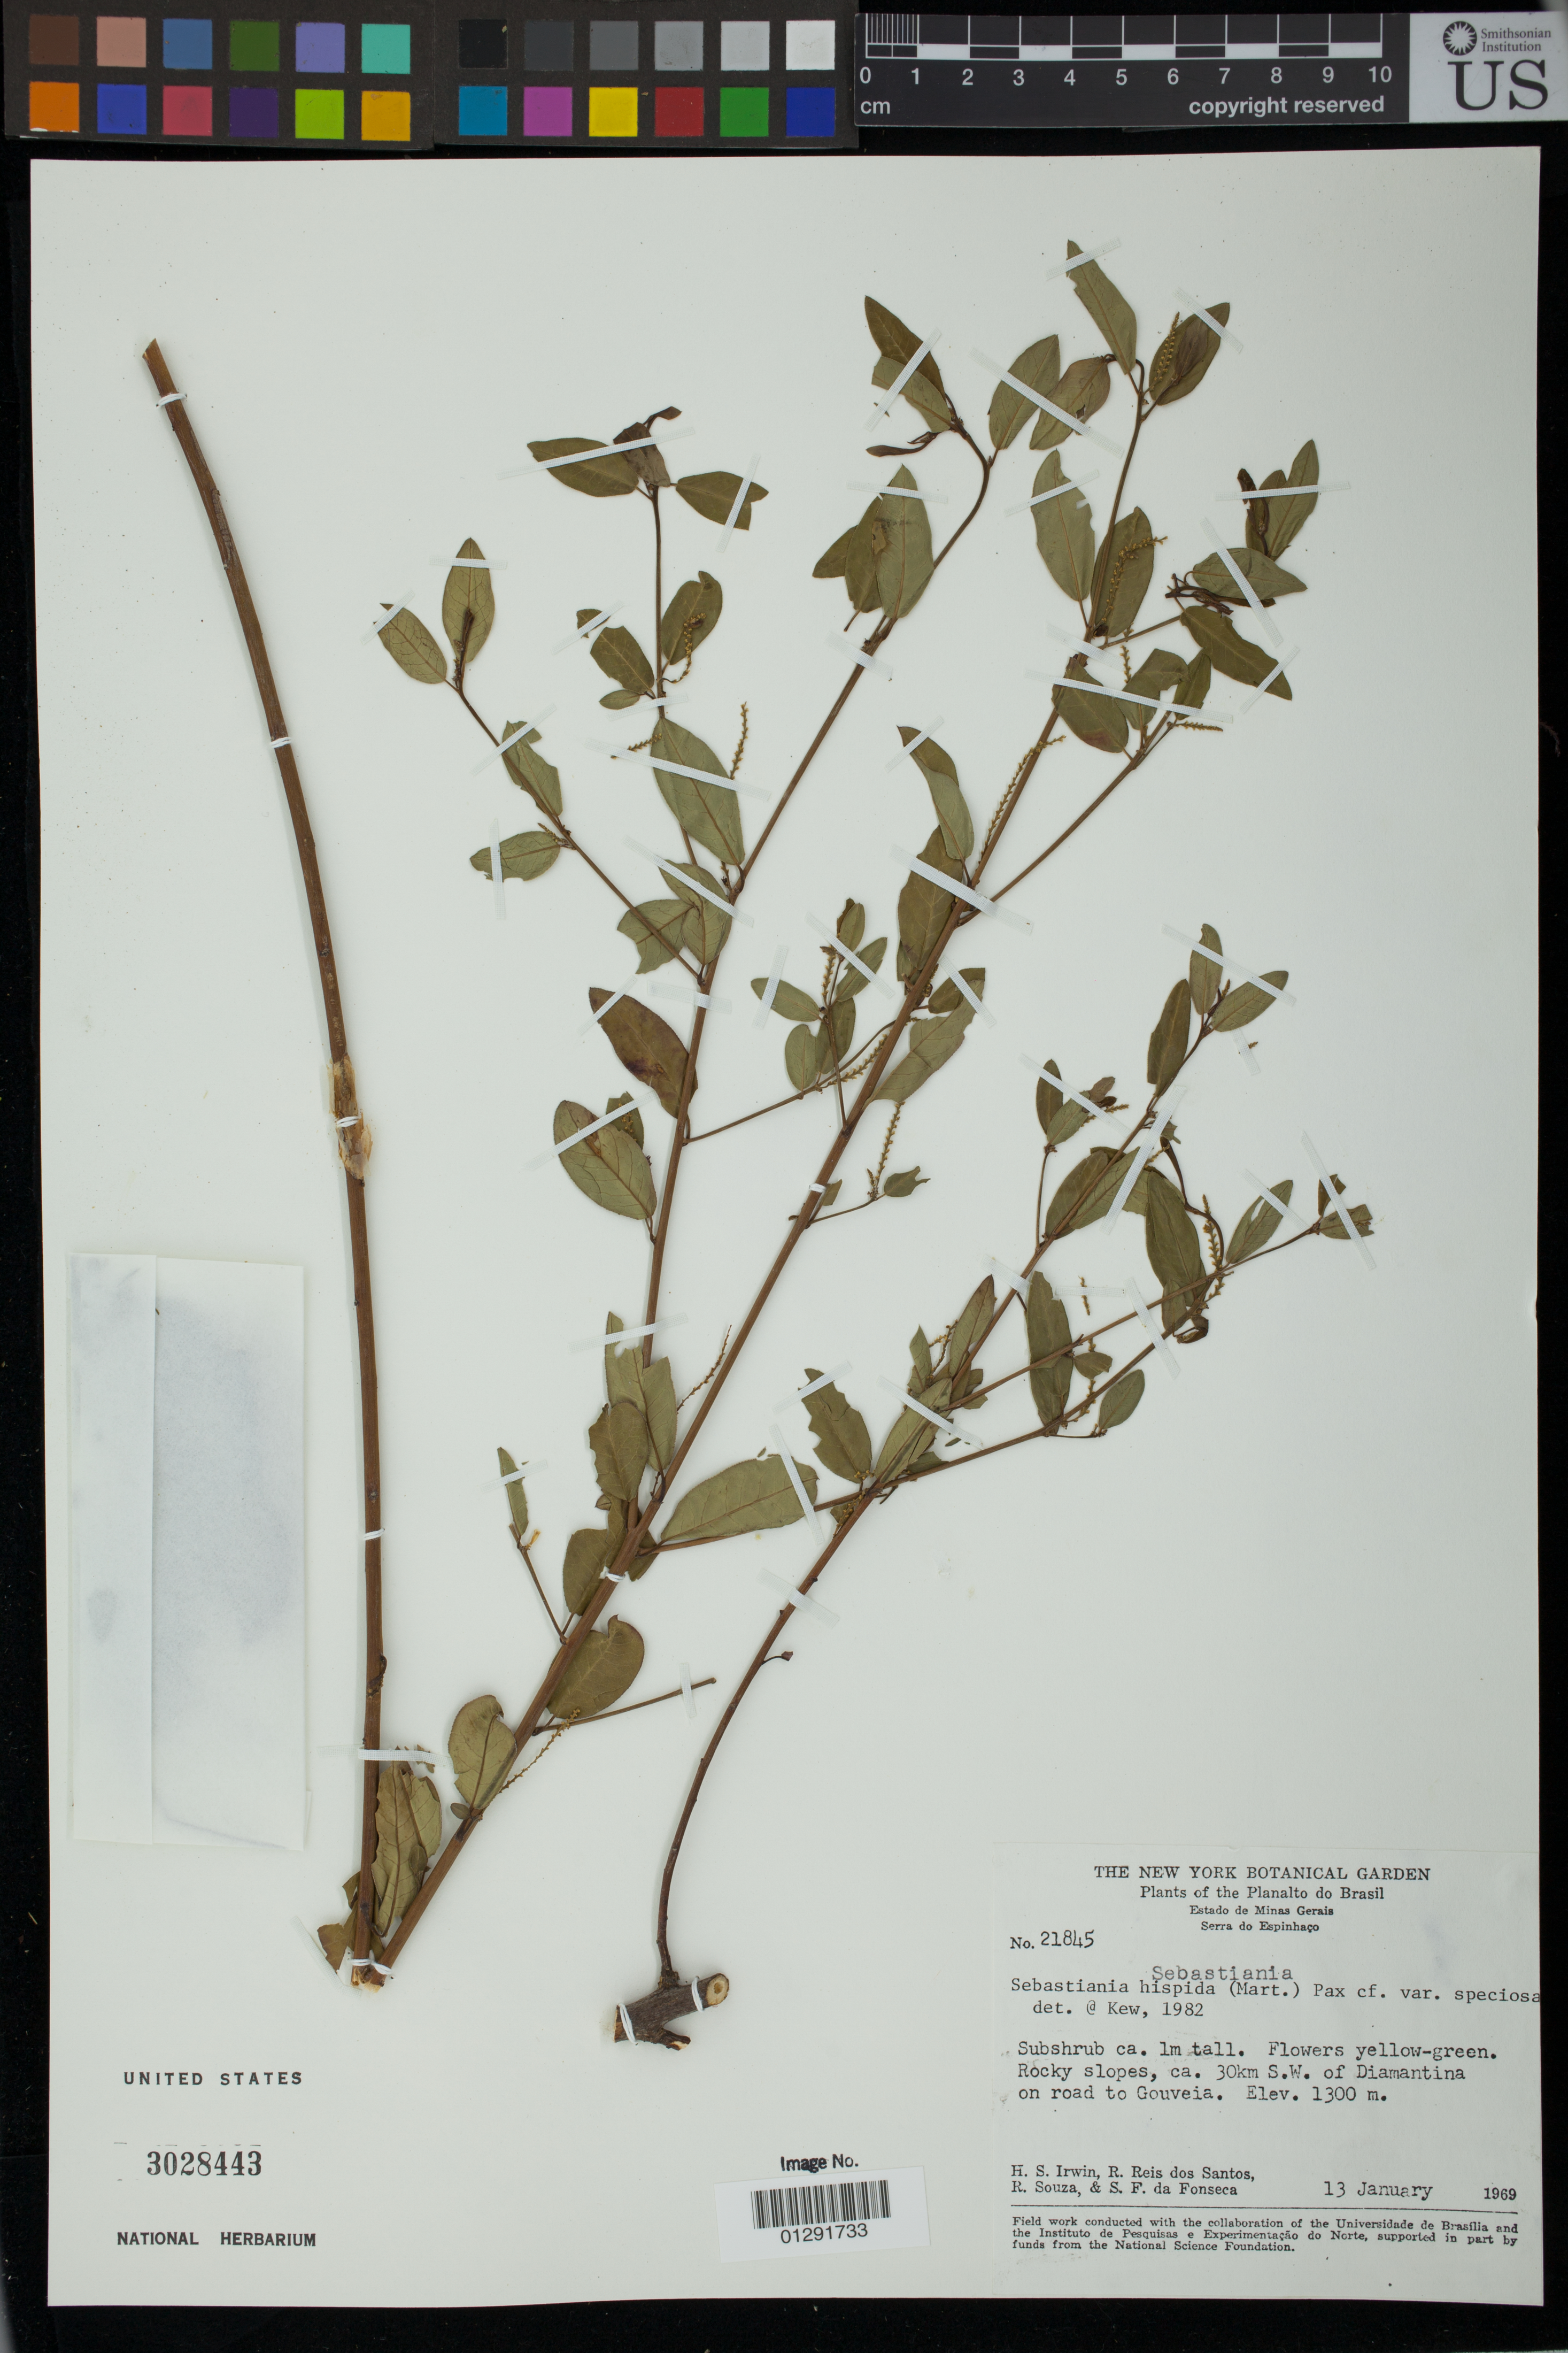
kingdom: Plantae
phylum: Tracheophyta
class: Magnoliopsida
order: Malpighiales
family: Euphorbiaceae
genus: Sebastiania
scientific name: Sebastiania hispida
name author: (Mart.) Pax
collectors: H. Irwin, R. Reis dos Santos, R. Souza & S. F. Fonsêca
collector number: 21845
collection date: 1969-01-13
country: Brazil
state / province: Minas Gerais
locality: Rocky slopes, ca. 30 km S.W. of Diamantina on road to Gouveia.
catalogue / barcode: US 3028443